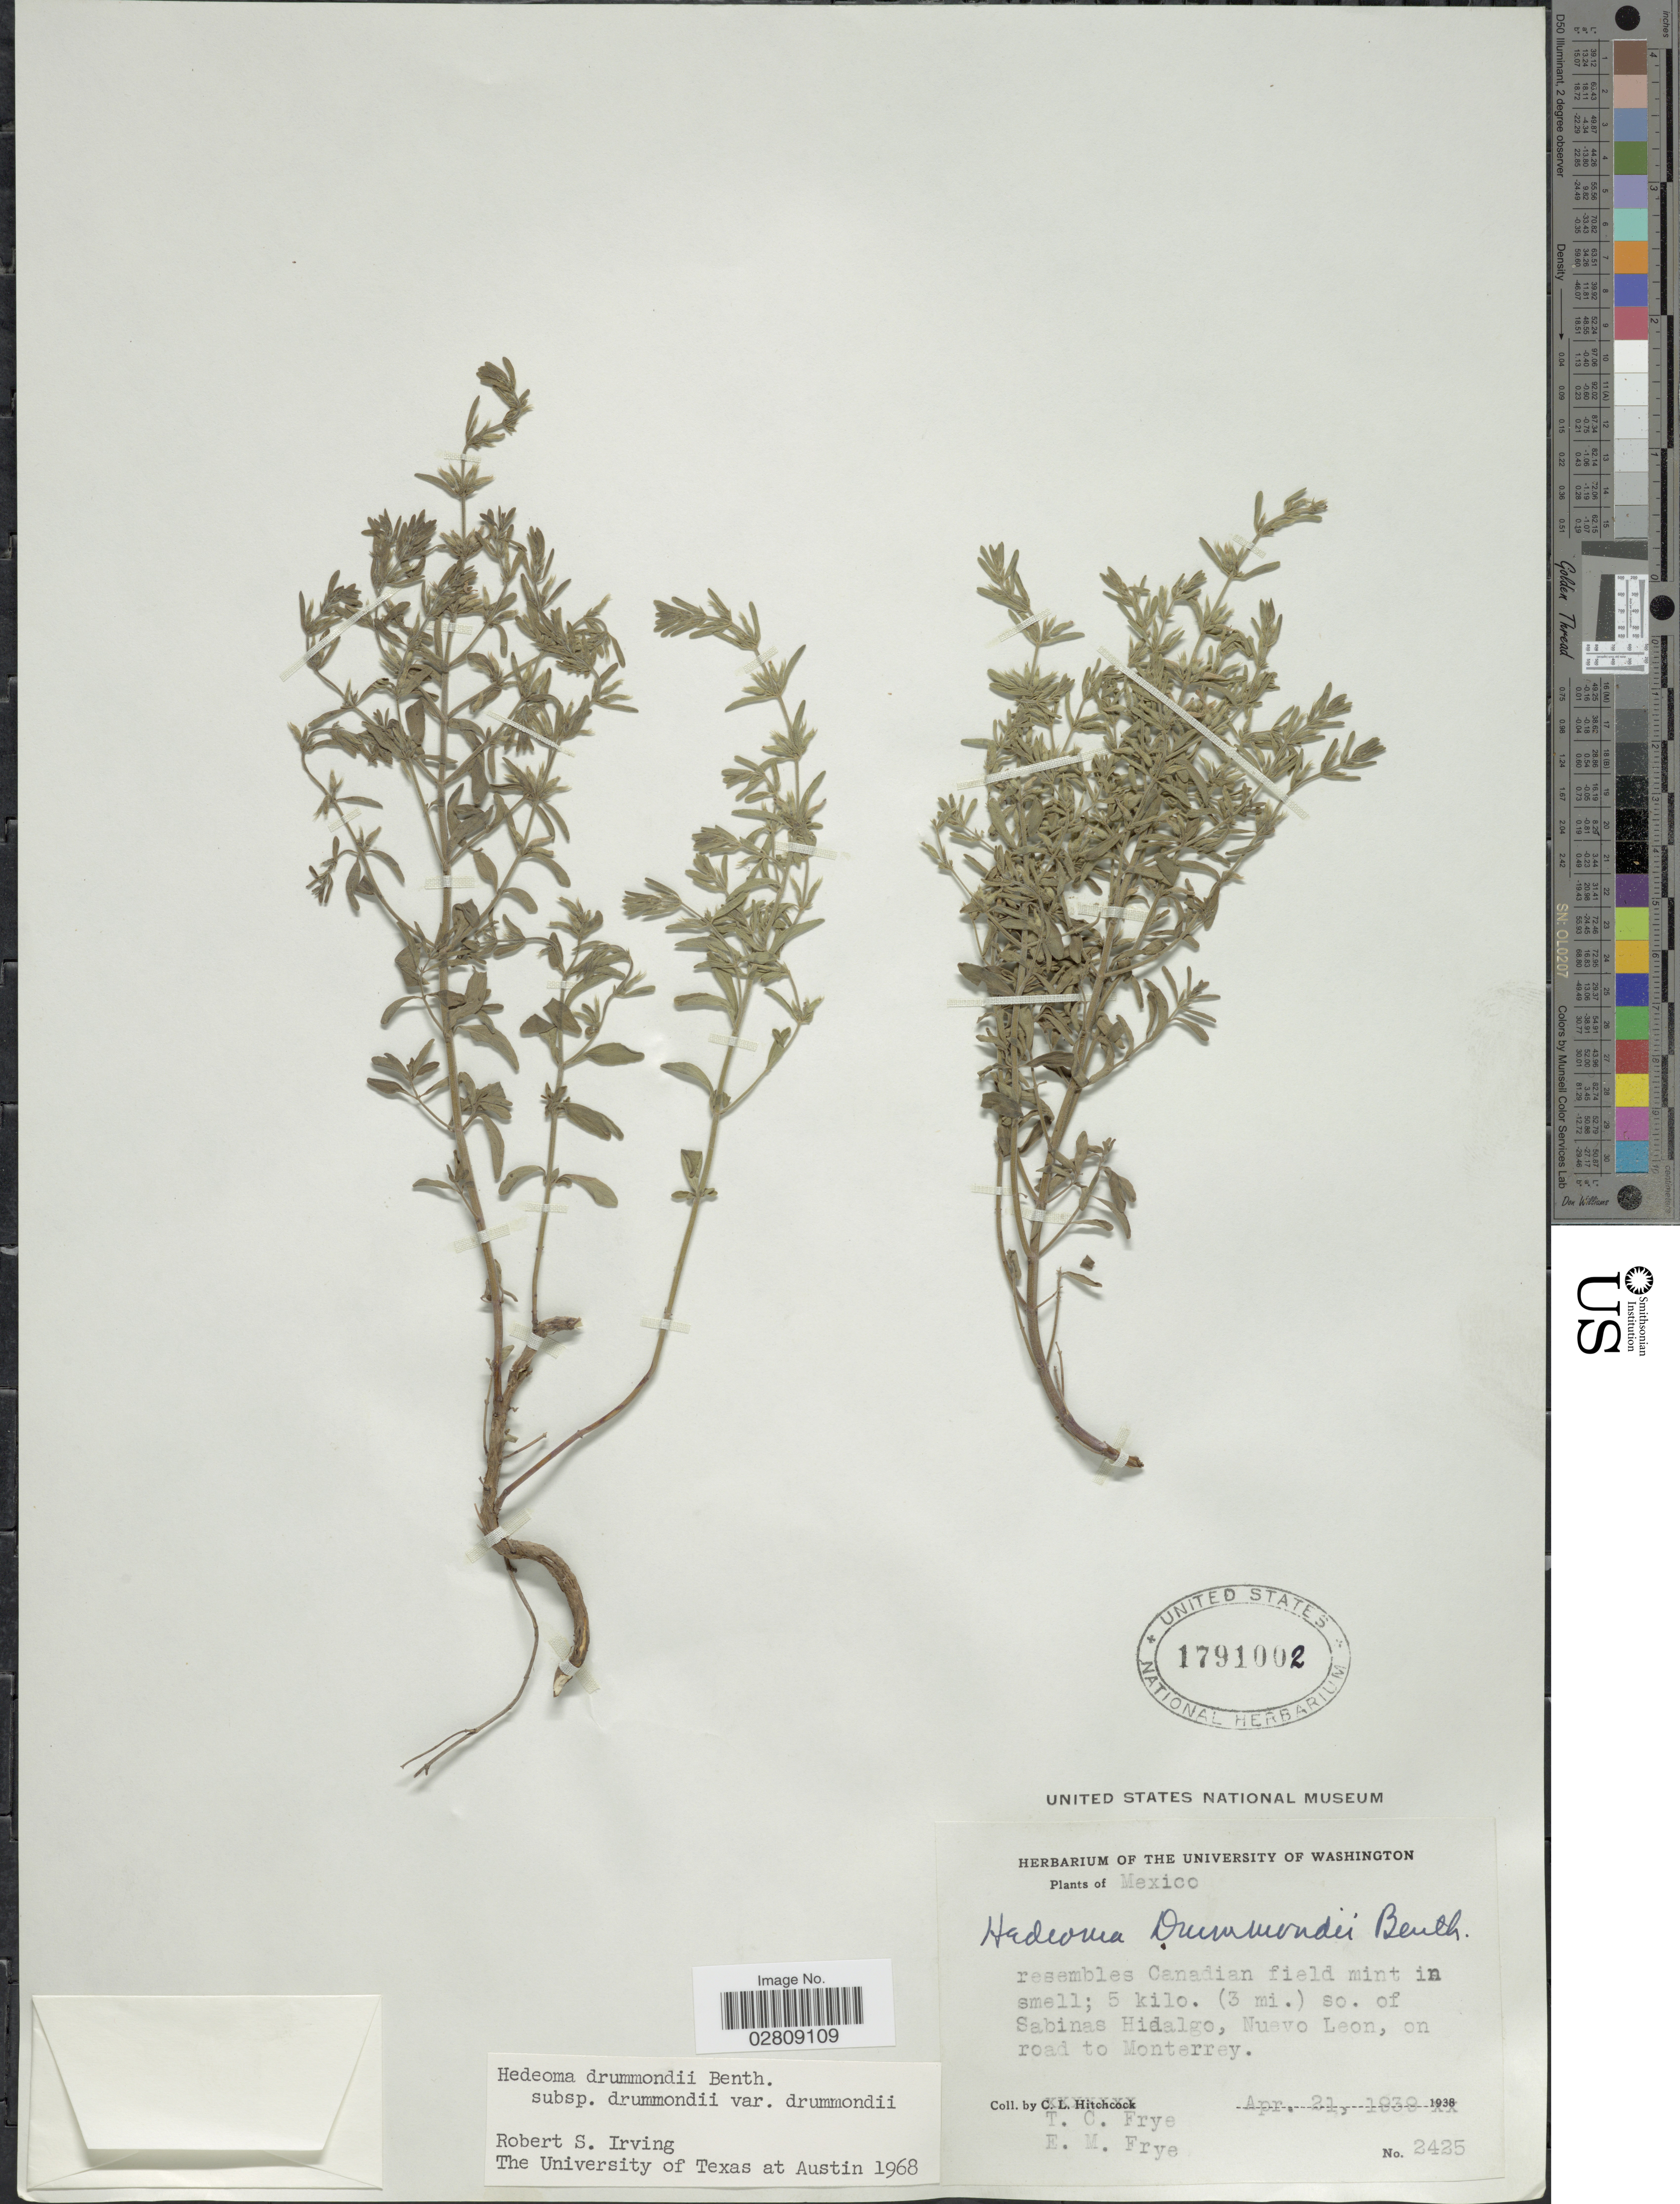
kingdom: Plantae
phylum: Tracheophyta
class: Magnoliopsida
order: Lamiales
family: Lamiaceae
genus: Hedeoma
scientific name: Hedeoma drummondii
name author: Benth.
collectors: T. C. Frye & E. Frye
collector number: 2425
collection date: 1938-04-21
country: Mexico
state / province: Nuevo León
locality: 5 kilo. (3 mi.) so. of Sabinas Hidalgo, on road to Monterrey.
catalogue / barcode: US 1791002